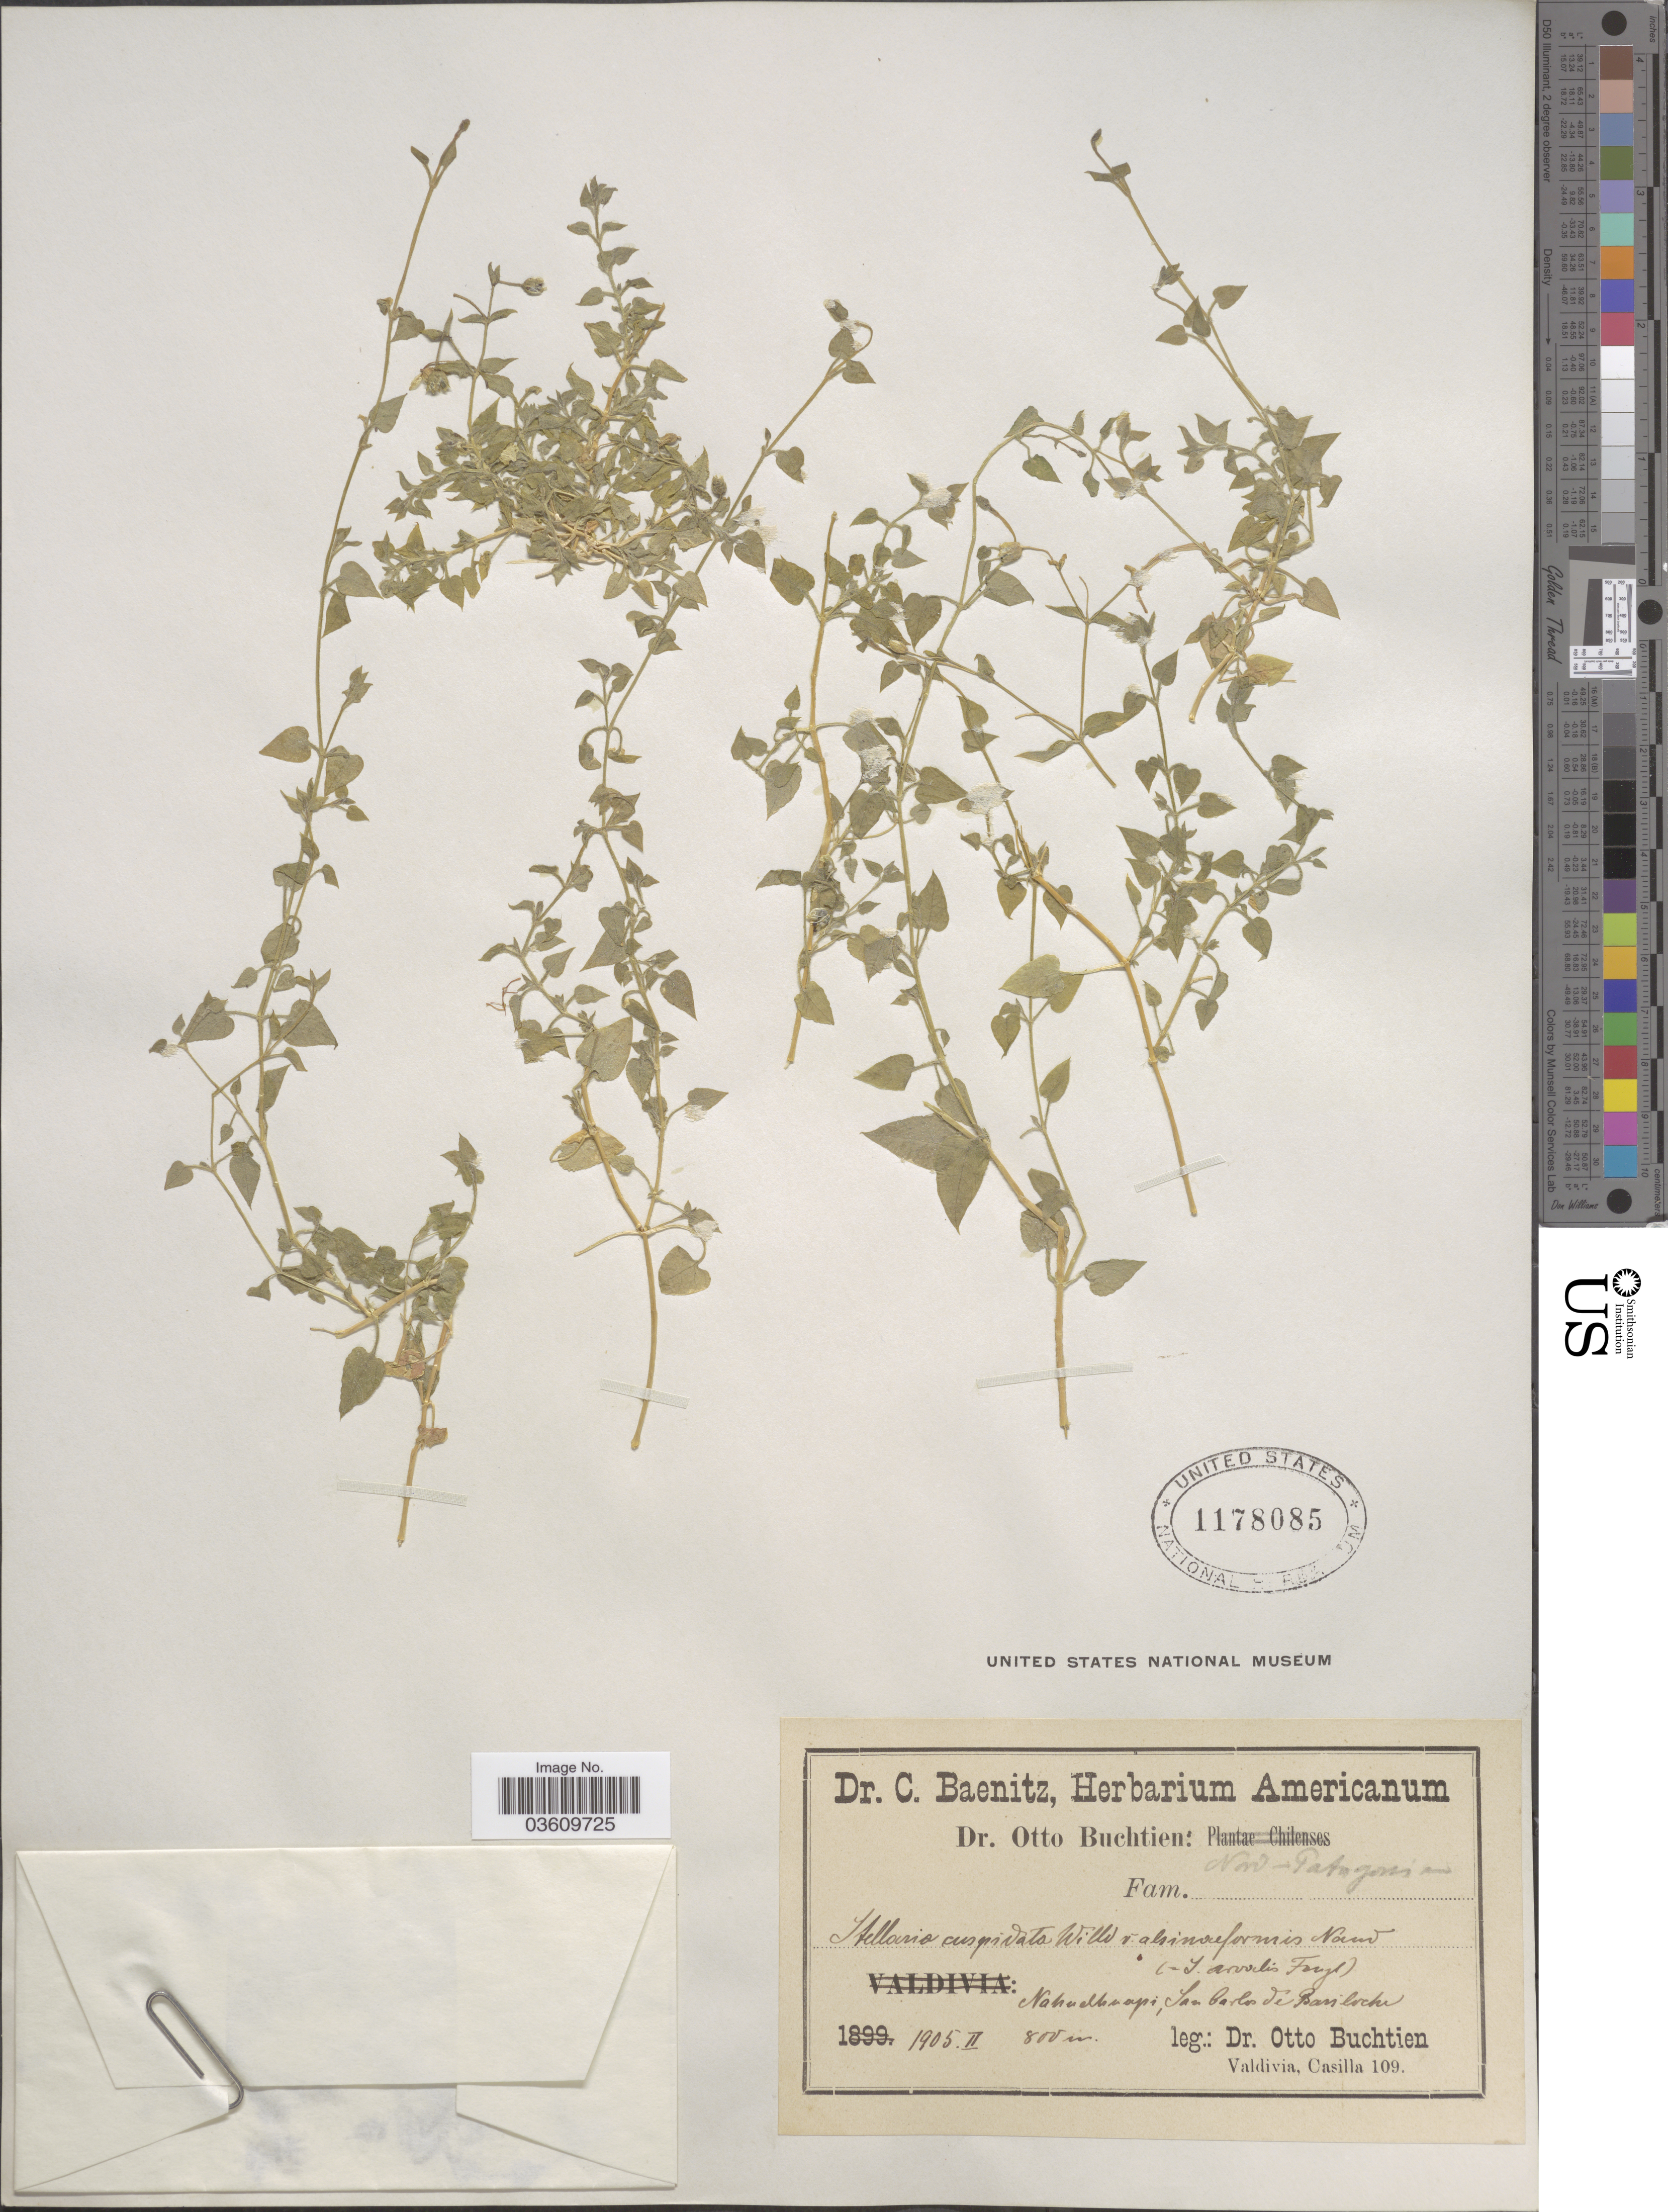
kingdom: Plantae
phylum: Tracheophyta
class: Magnoliopsida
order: Caryophyllales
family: Caryophyllaceae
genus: Stellaria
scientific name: Stellaria cuspidata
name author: Willd. ex Schltdl.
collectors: O. Buchtien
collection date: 1905-02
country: Argentina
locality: Nord-Patagonia. Nahuelhuapi, San Carlos de Bariloche.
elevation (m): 800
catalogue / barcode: US 1178085